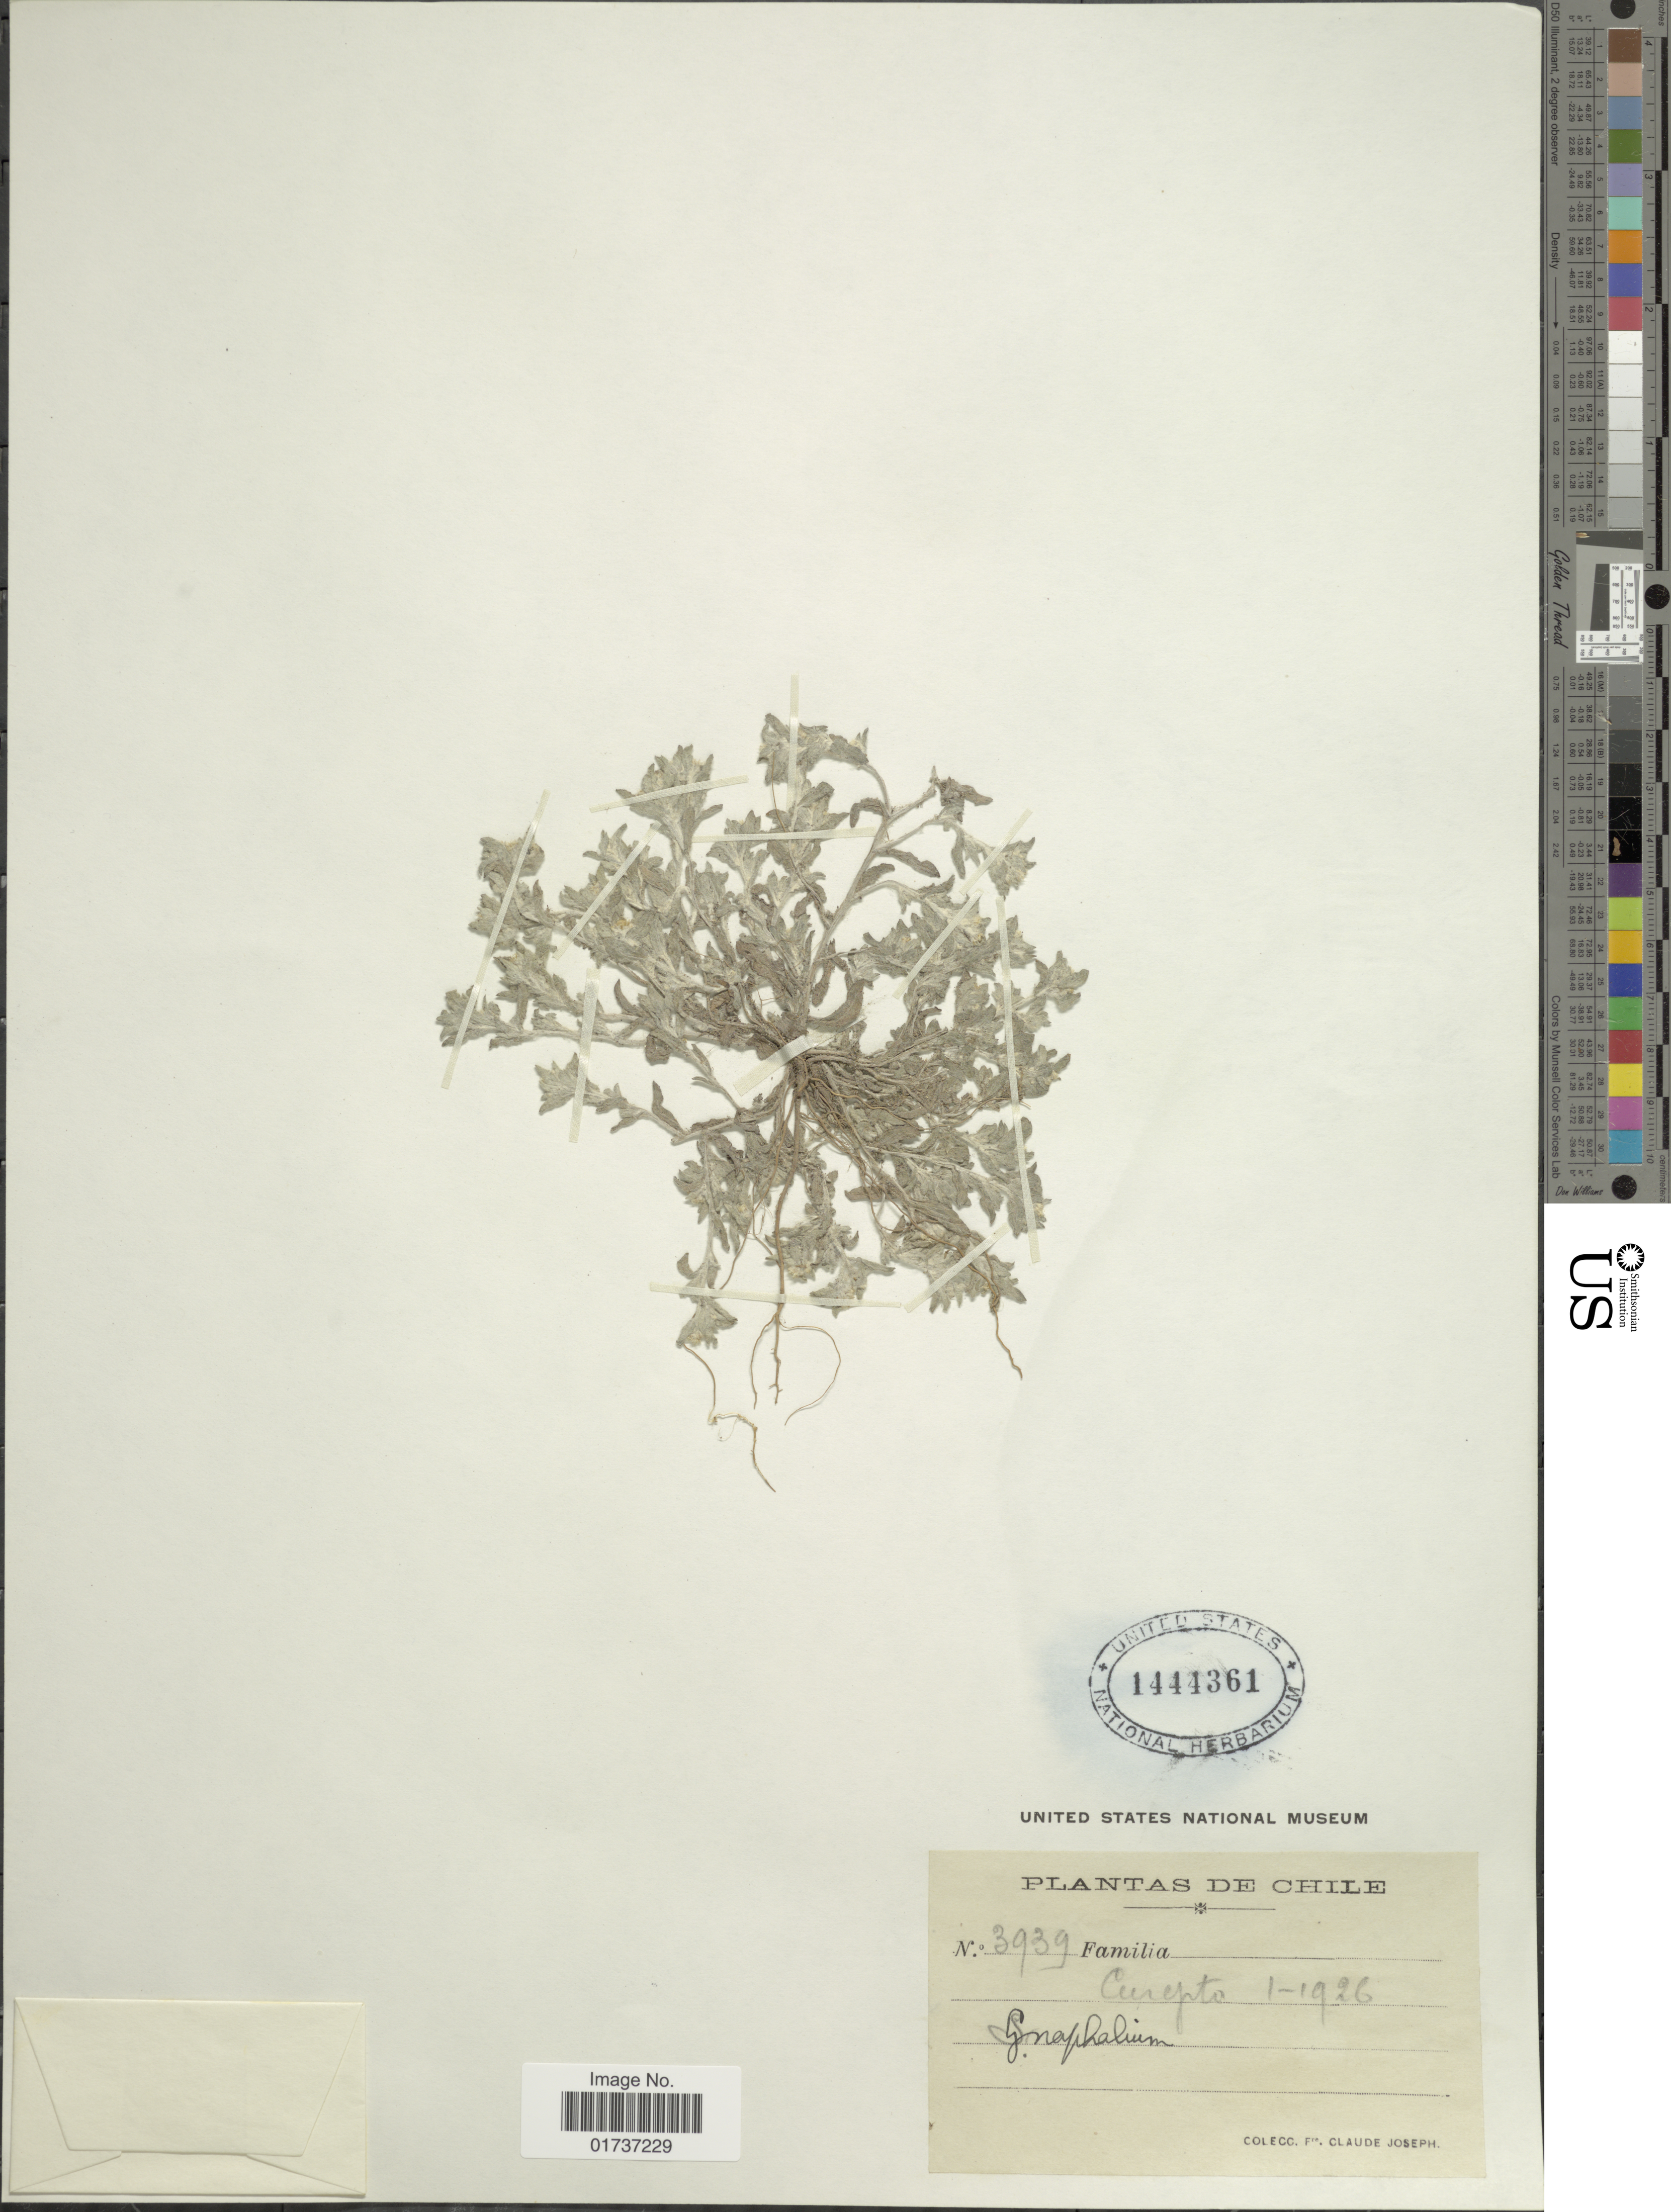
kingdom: Plantae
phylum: Tracheophyta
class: Magnoliopsida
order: Asterales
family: Asteraceae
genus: Gnaphalium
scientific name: Gnaphalium sp.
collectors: Frere Claude Joseph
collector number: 3939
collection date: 1926-01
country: Chile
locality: Curepto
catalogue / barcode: US 1444361